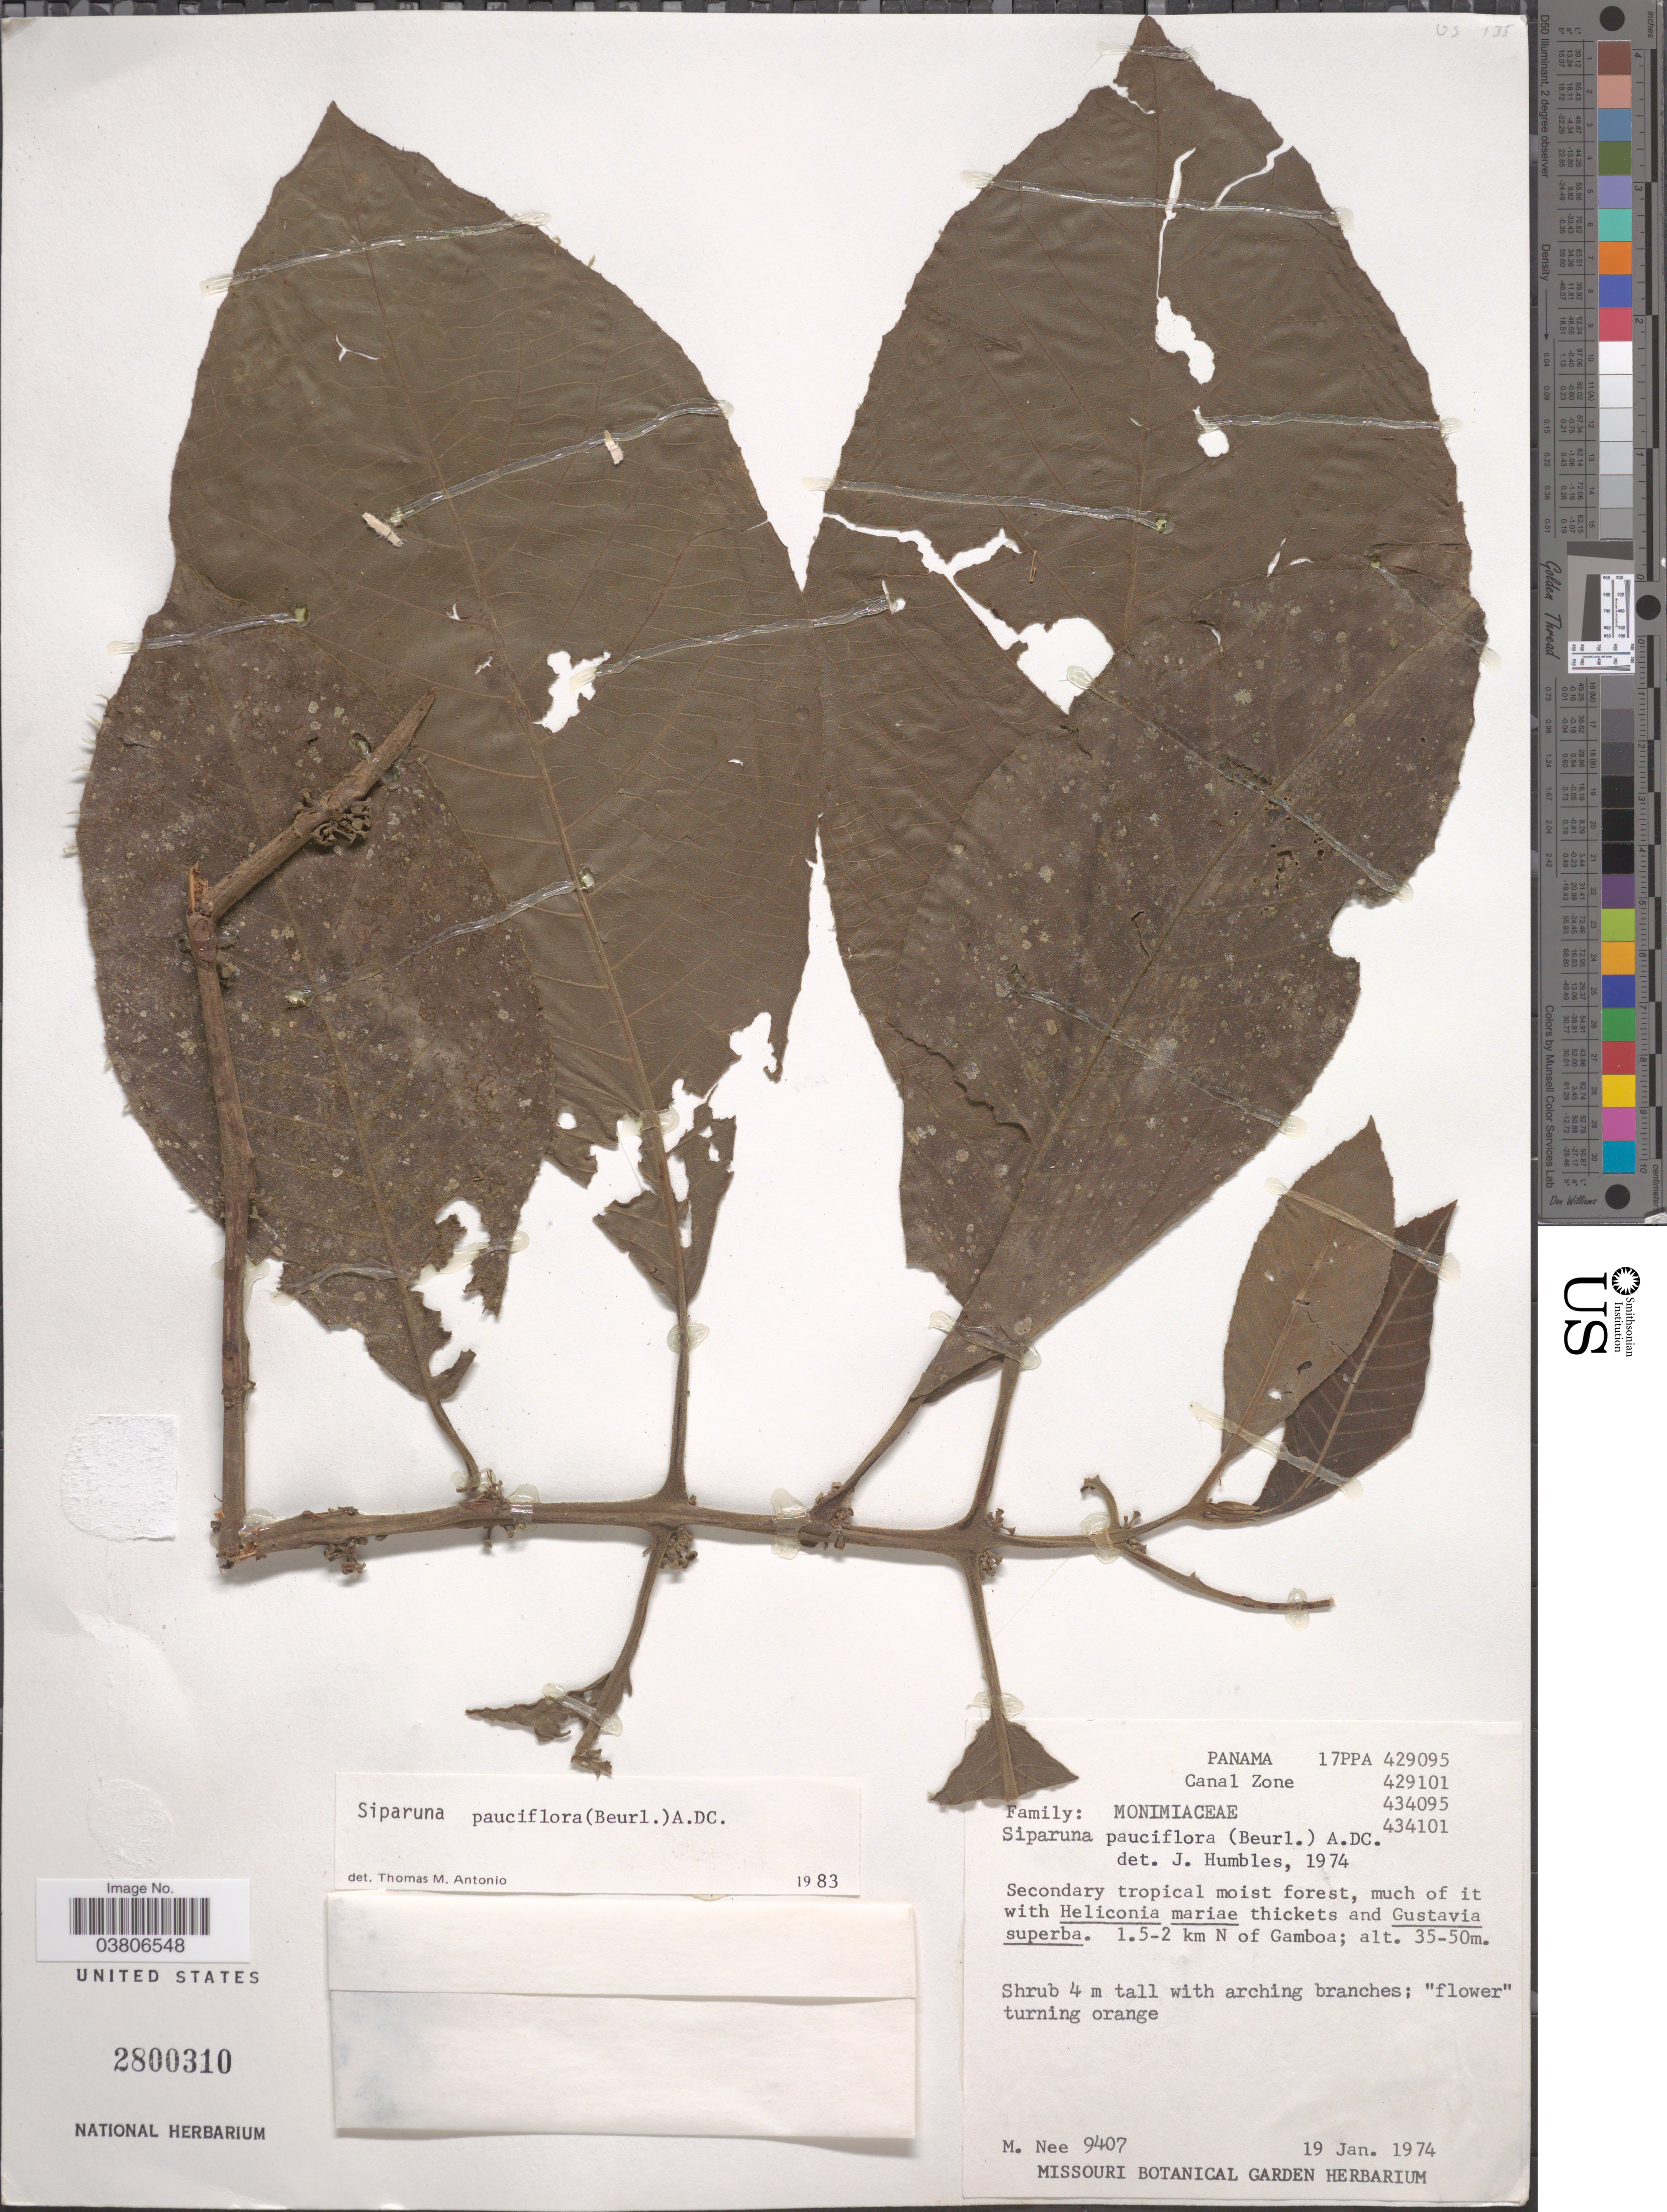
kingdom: Plantae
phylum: Tracheophyta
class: Magnoliopsida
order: Laurales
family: Siparunaceae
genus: Siparuna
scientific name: Siparuna pauciflora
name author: (Beurling) A. DC.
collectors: M. Nee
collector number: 9407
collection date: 1974-01-19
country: Panama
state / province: Colón / Panamá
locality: Canal Zone. 1.5-2 km N of Gamboa.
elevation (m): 35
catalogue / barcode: US 2800310